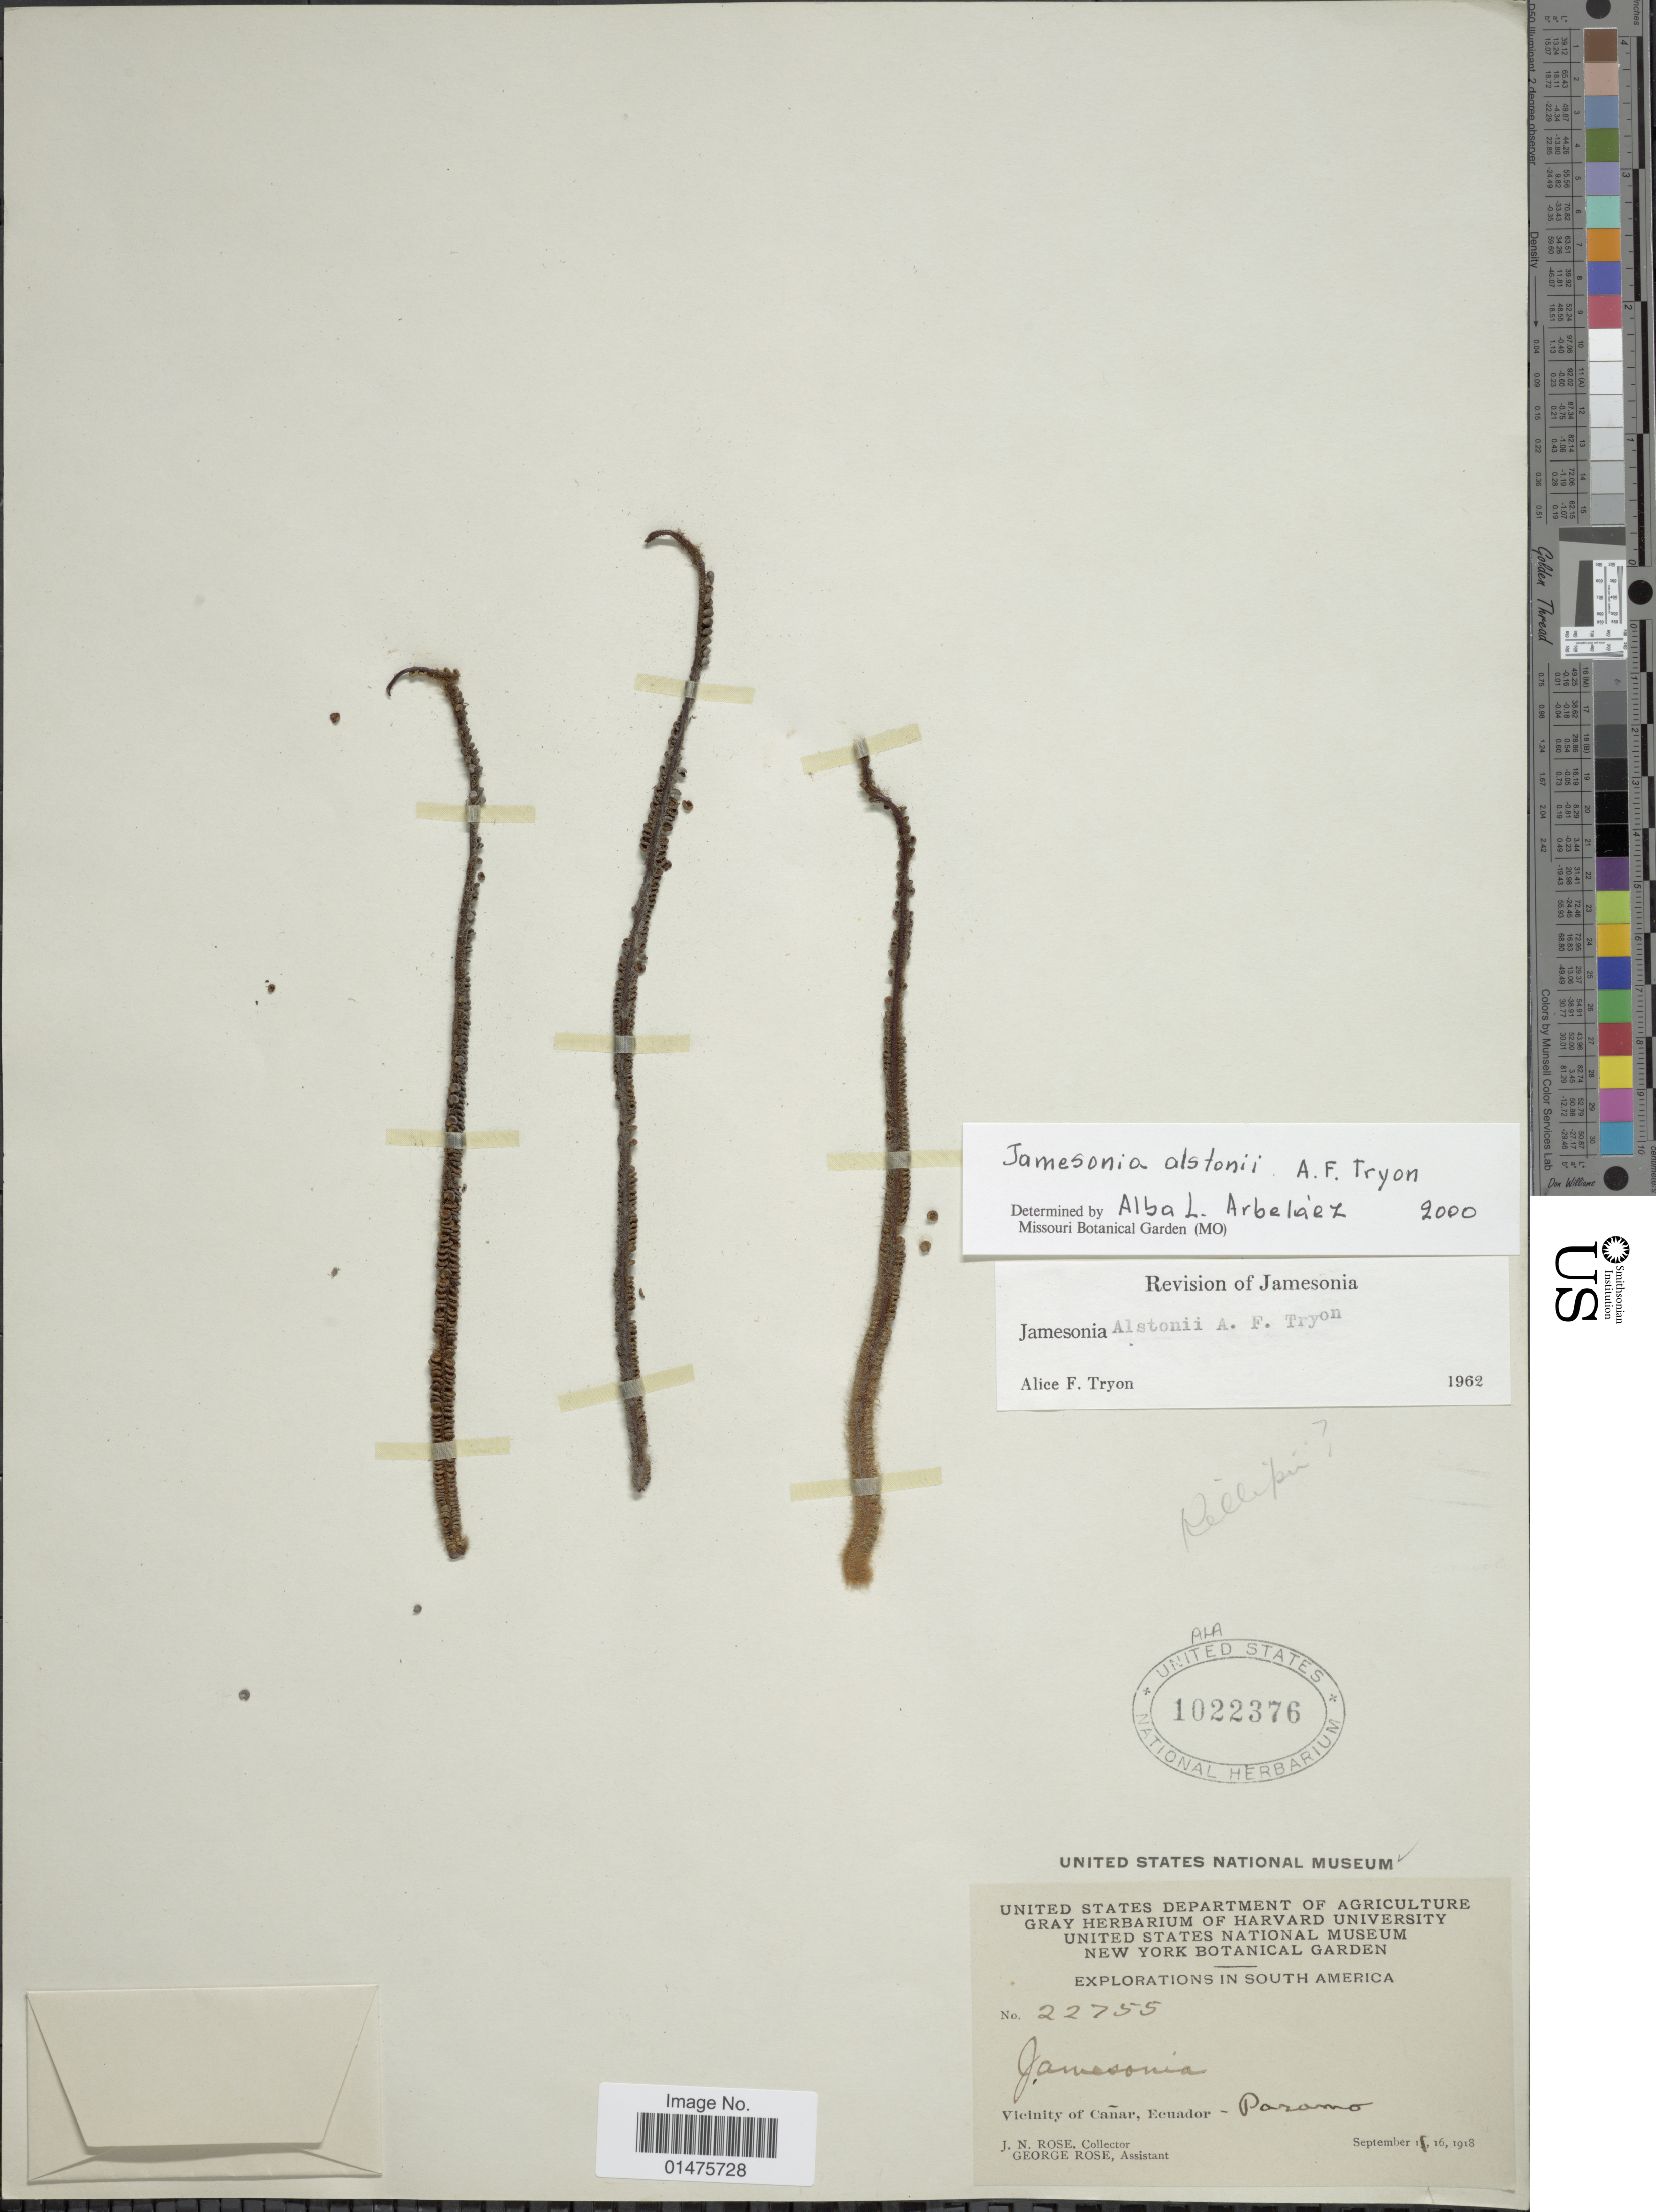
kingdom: Plantae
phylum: Tracheophyta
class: Polypodiopsida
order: Polypodiales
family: Pteridaceae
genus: Jamesonia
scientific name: Jamesonia alstonii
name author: A.F. Tryon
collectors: J. N. Rose & G. Rose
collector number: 22755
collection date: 1918-09-16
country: Ecuador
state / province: Cañar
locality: Vicinity of Cañar, Paramo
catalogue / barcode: US 1022376